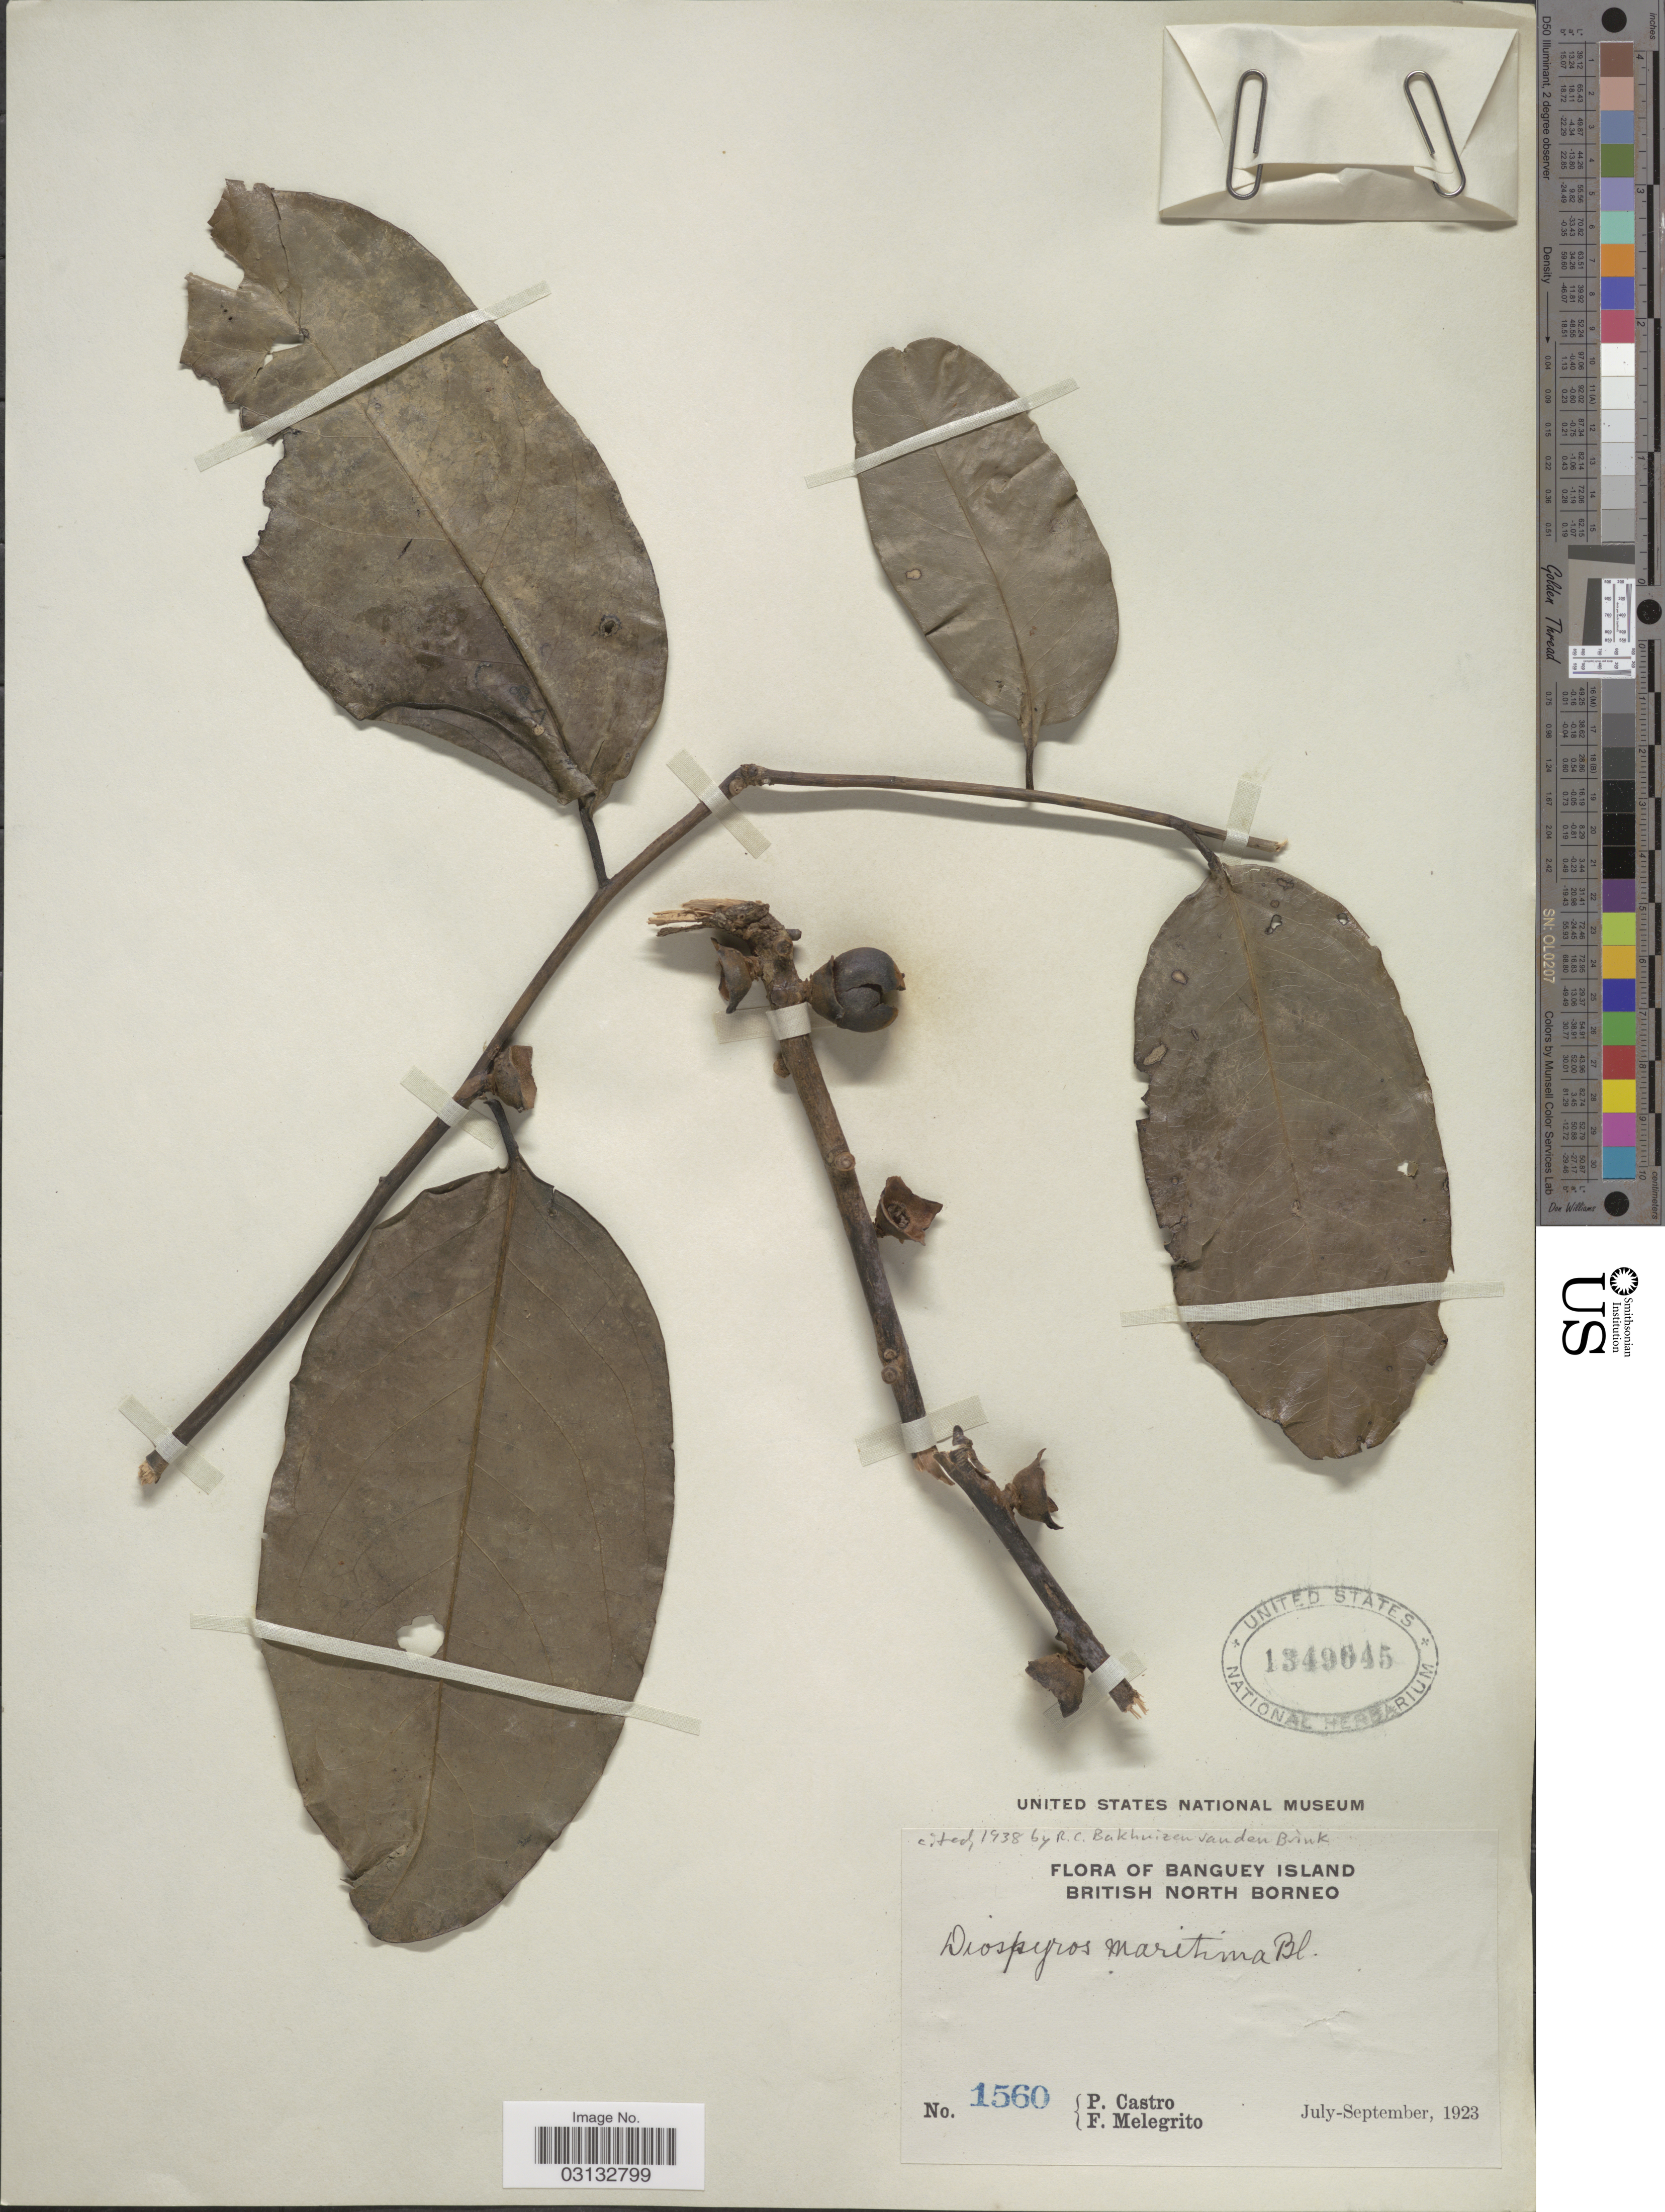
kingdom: Plantae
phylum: Tracheophyta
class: Magnoliopsida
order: Ericales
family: Ebenaceae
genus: Diospyros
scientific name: Diospyros maritima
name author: Blume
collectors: P. Castro & F. Melegrito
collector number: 1560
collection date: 1923-07/1923-09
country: Malaysia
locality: Banguey Island, British North Borneo.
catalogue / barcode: US 1349645